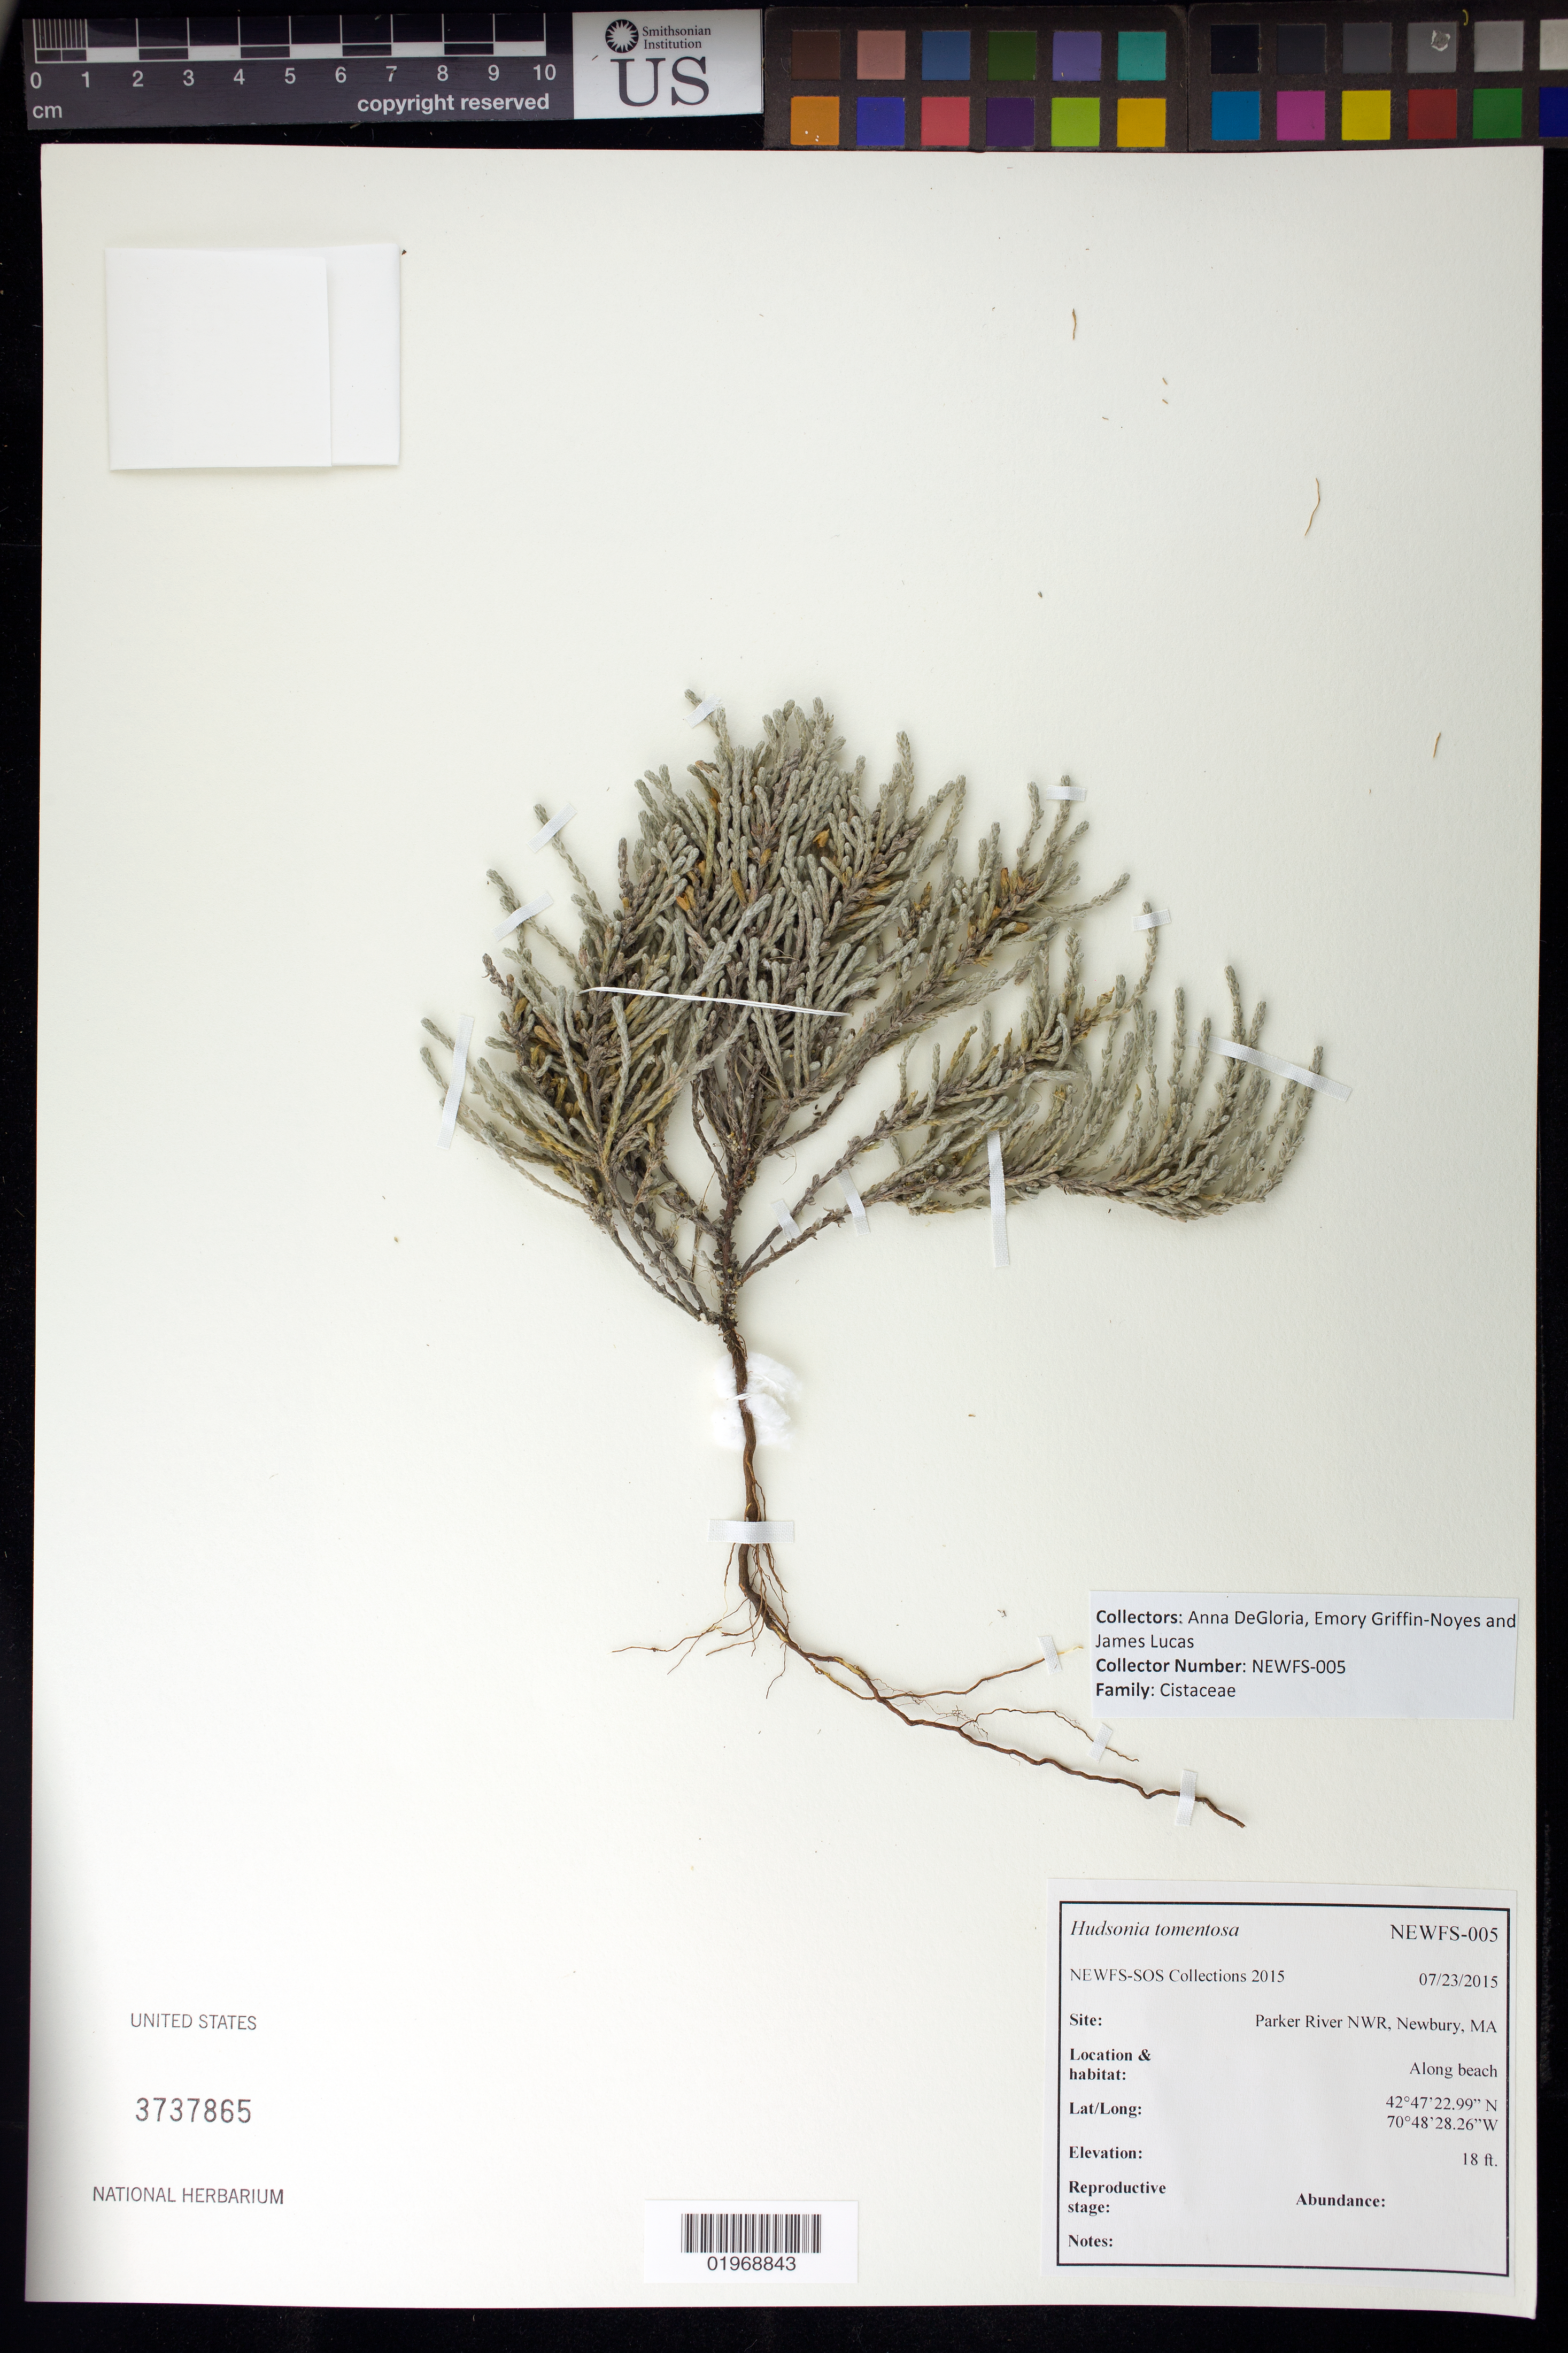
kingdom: Plantae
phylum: Tracheophyta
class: Magnoliopsida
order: Malvales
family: Cistaceae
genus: Hudsonia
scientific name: Hudsonia tomentosa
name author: Nutt.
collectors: A. DeGloria, E. Griffin-Noyes & J. Lucas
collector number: NEWFS-005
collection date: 2015-07-23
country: United States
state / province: Massachusetts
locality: Parker River NWR, Newbury, along beach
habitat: Beach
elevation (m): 5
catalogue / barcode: US 3737865